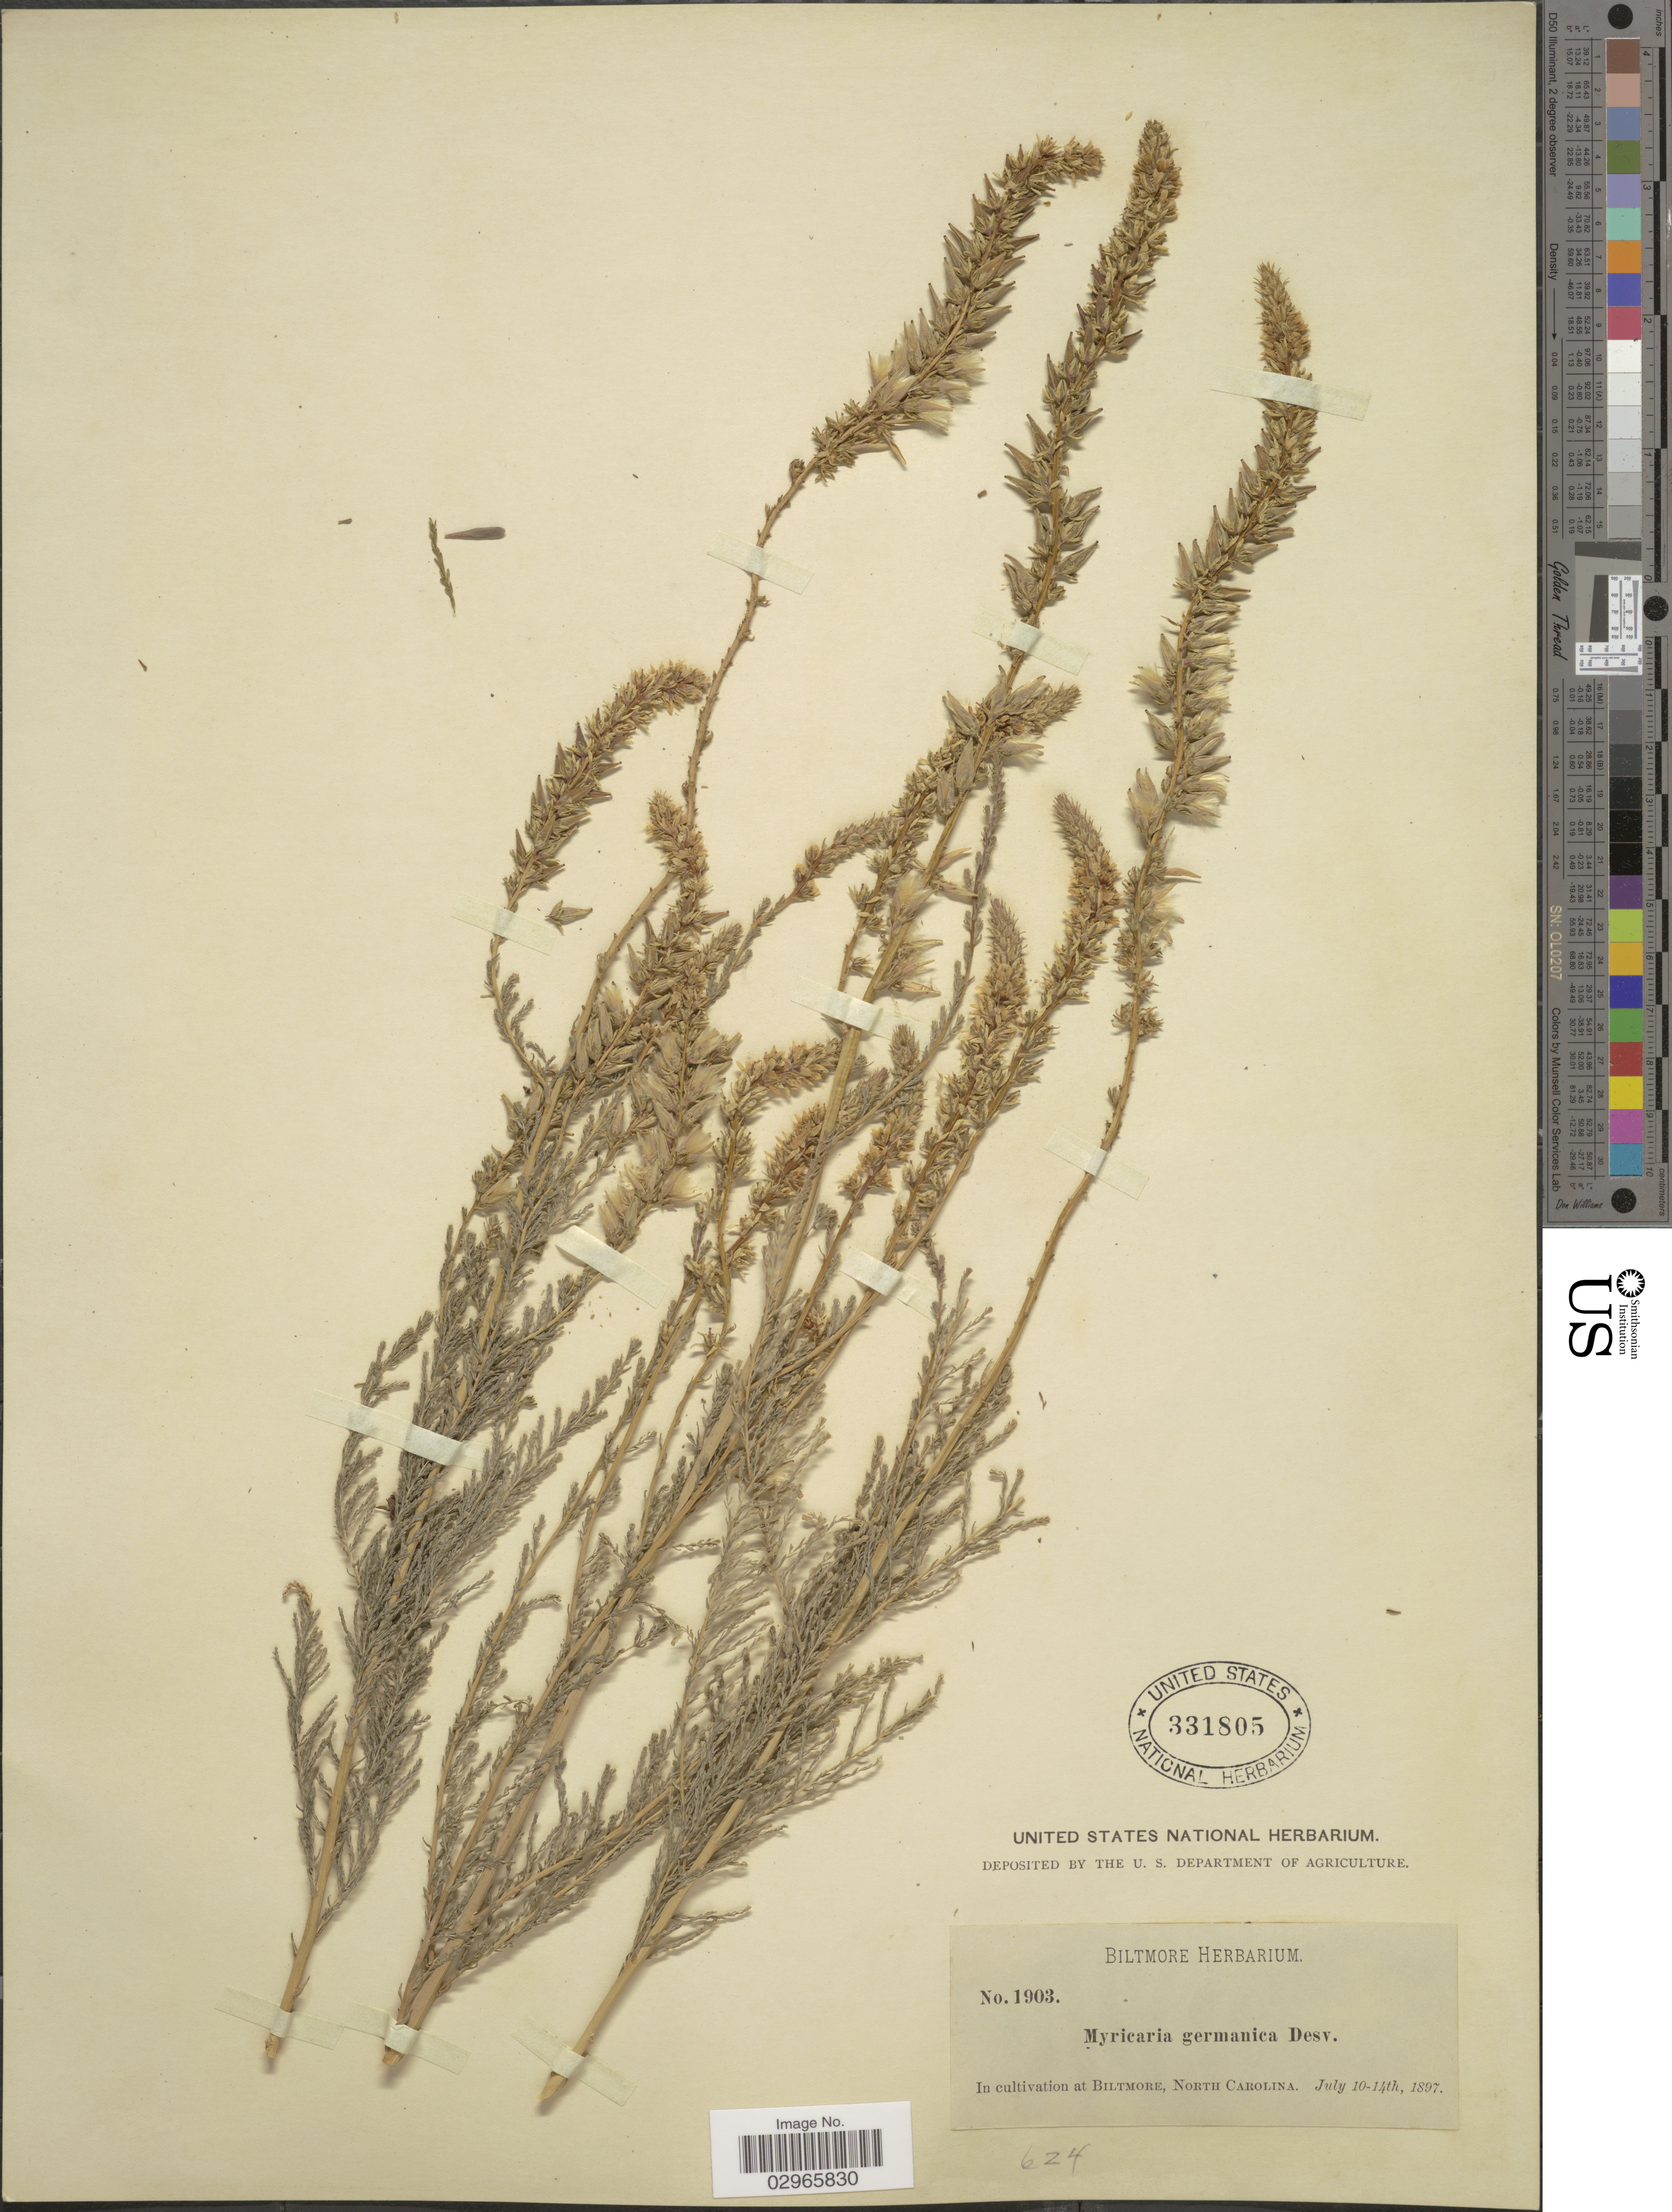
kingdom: Plantae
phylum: Tracheophyta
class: Magnoliopsida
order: Caryophyllales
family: Tamaricaceae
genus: Myricaria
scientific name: Myricaria germanica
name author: (L.) Desv.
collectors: ex herb. Biltmore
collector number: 1903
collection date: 1897-07-10/1897-07-14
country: United States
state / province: North Carolina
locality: At Biltmore.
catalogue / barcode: US 331805